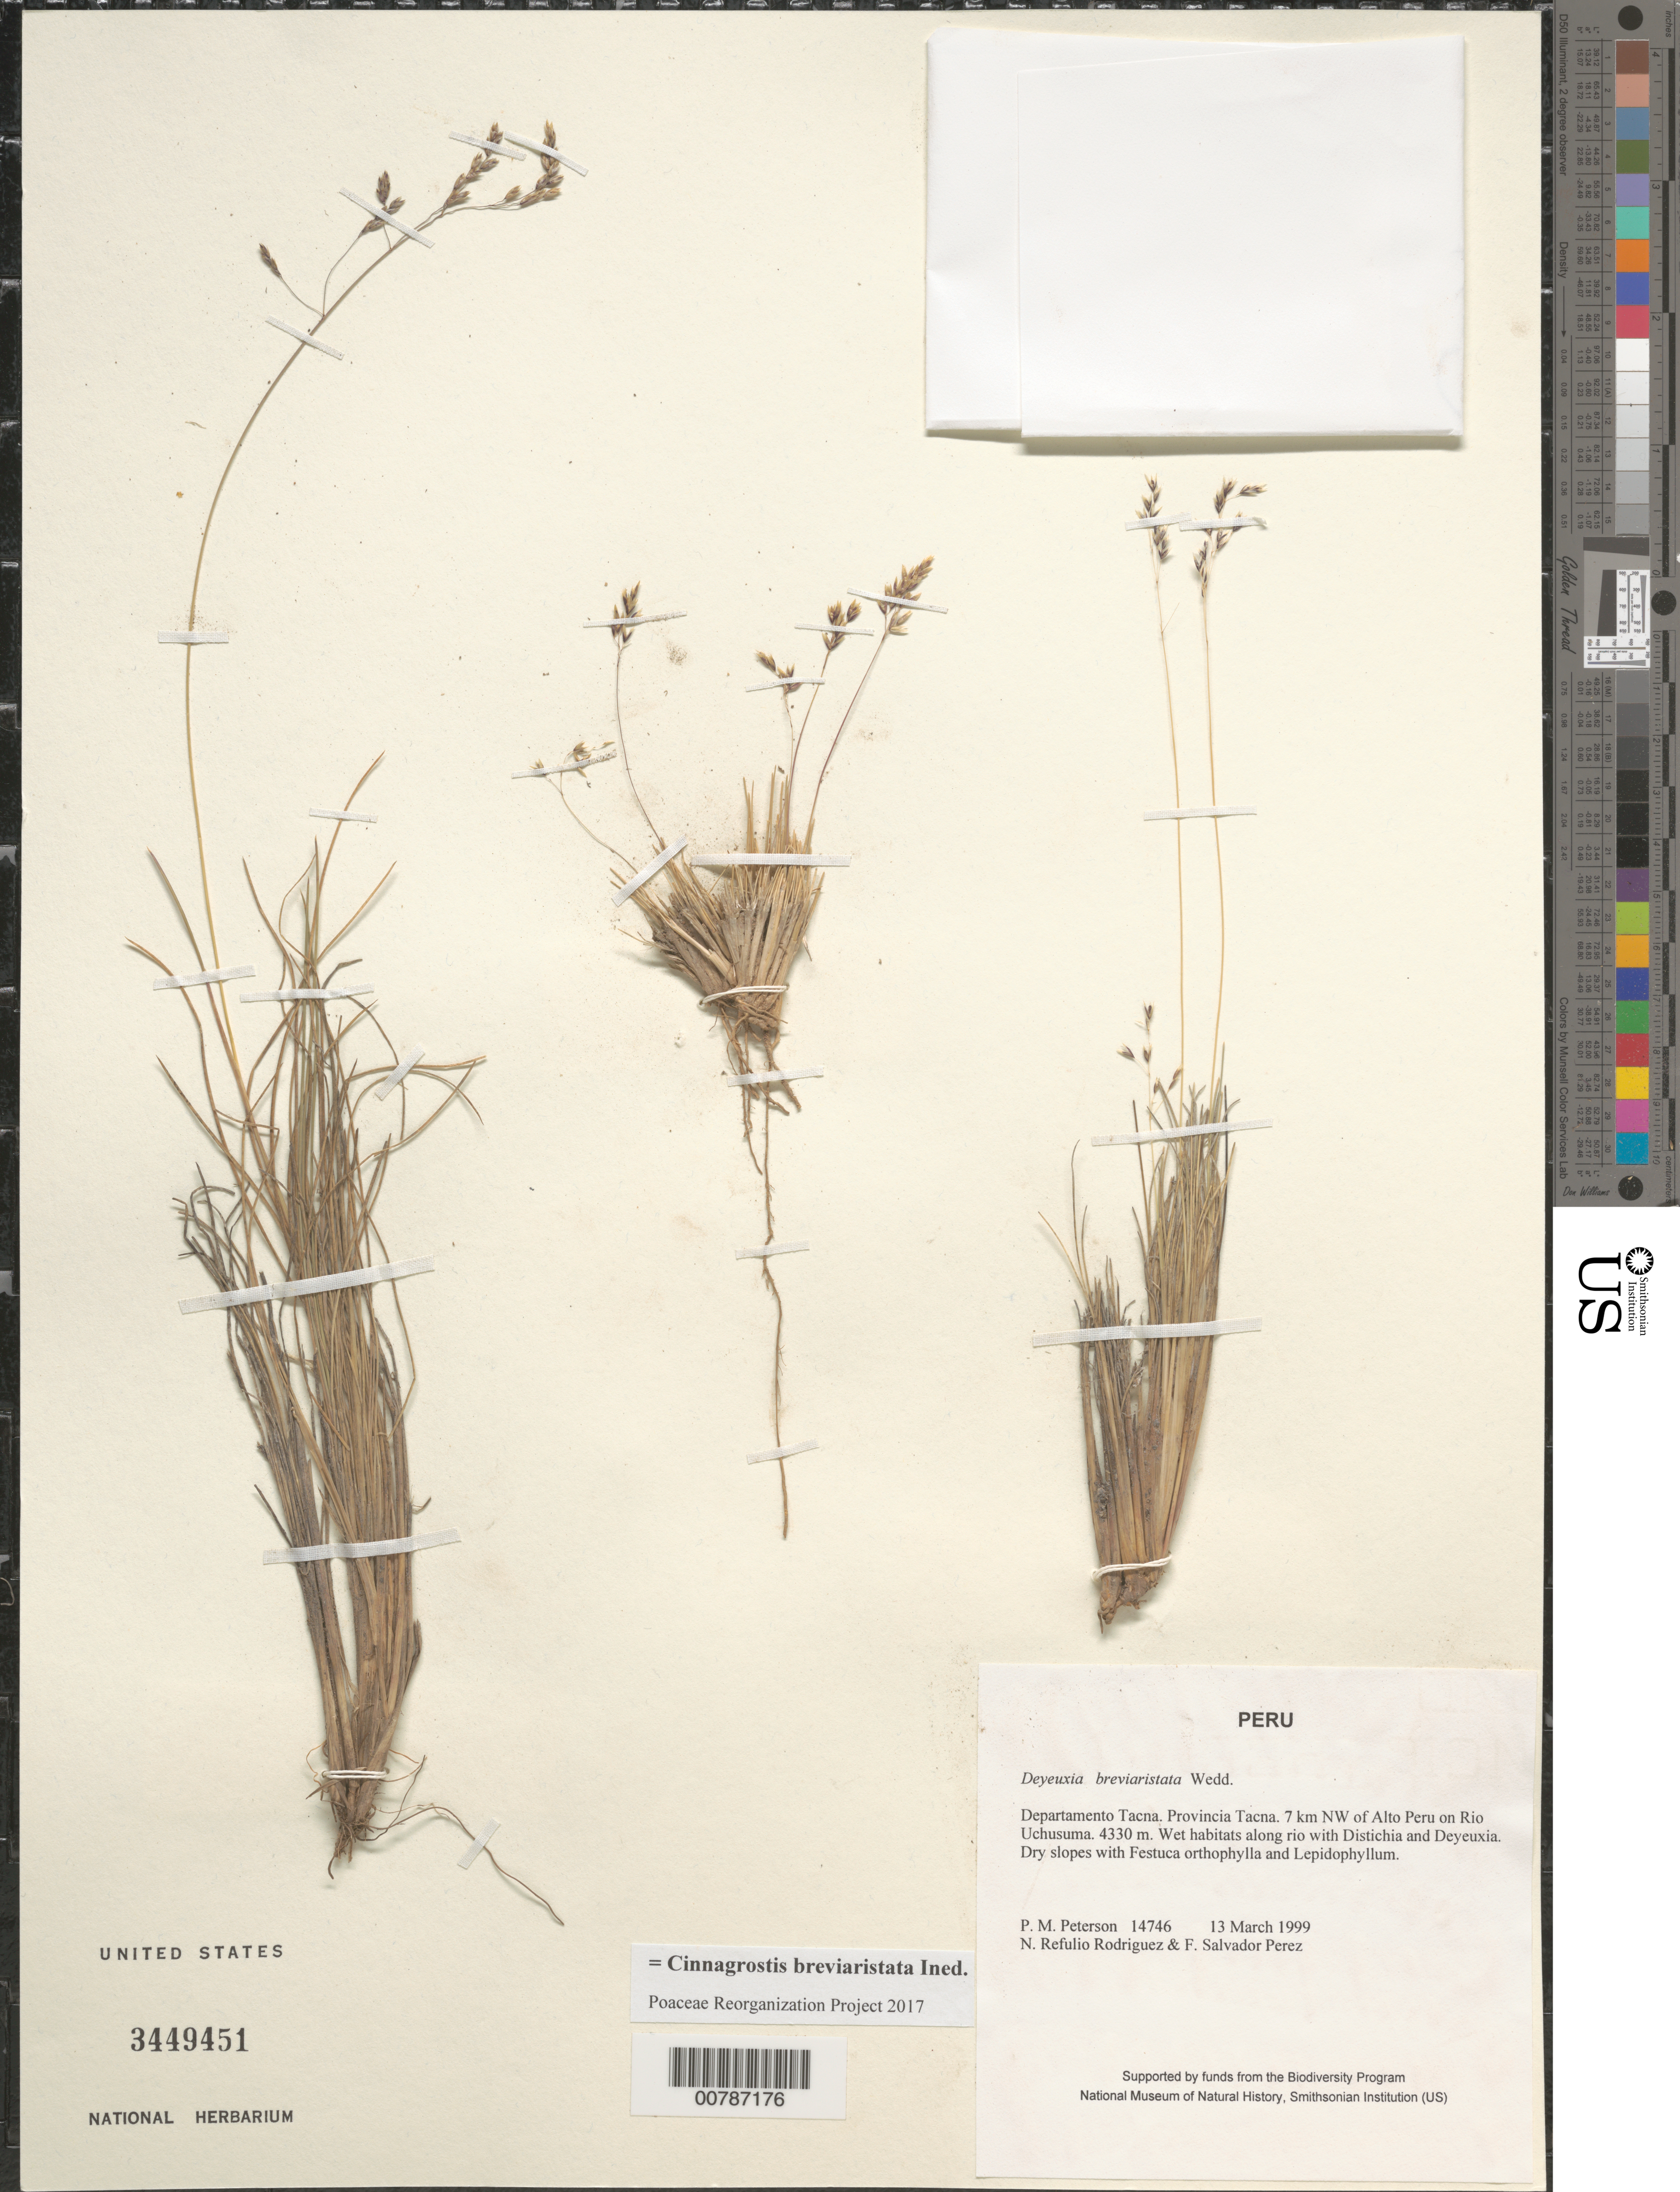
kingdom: Plantae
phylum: Tracheophyta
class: Liliopsida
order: Poales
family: Poaceae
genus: Cinnagrostis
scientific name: Cinnagrostis breviaristata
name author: (Wedd.) P.M. Peterson et al.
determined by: Poaceae Reorganization Project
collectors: P. M. Peterson, N. Refulio-Rodríguez & F. Salvador Perez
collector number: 14746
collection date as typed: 13 Mar 1999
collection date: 1999-03-13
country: Peru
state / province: Tacna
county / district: Tacna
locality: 7 km NW of Alto Peru on Rio Uchusuma.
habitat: Wet habitats along rio with Distichia and Deyeuxia. Dry slopes with Festuca orthophylla and Lepidophyllum.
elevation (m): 4330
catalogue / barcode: US 3449451